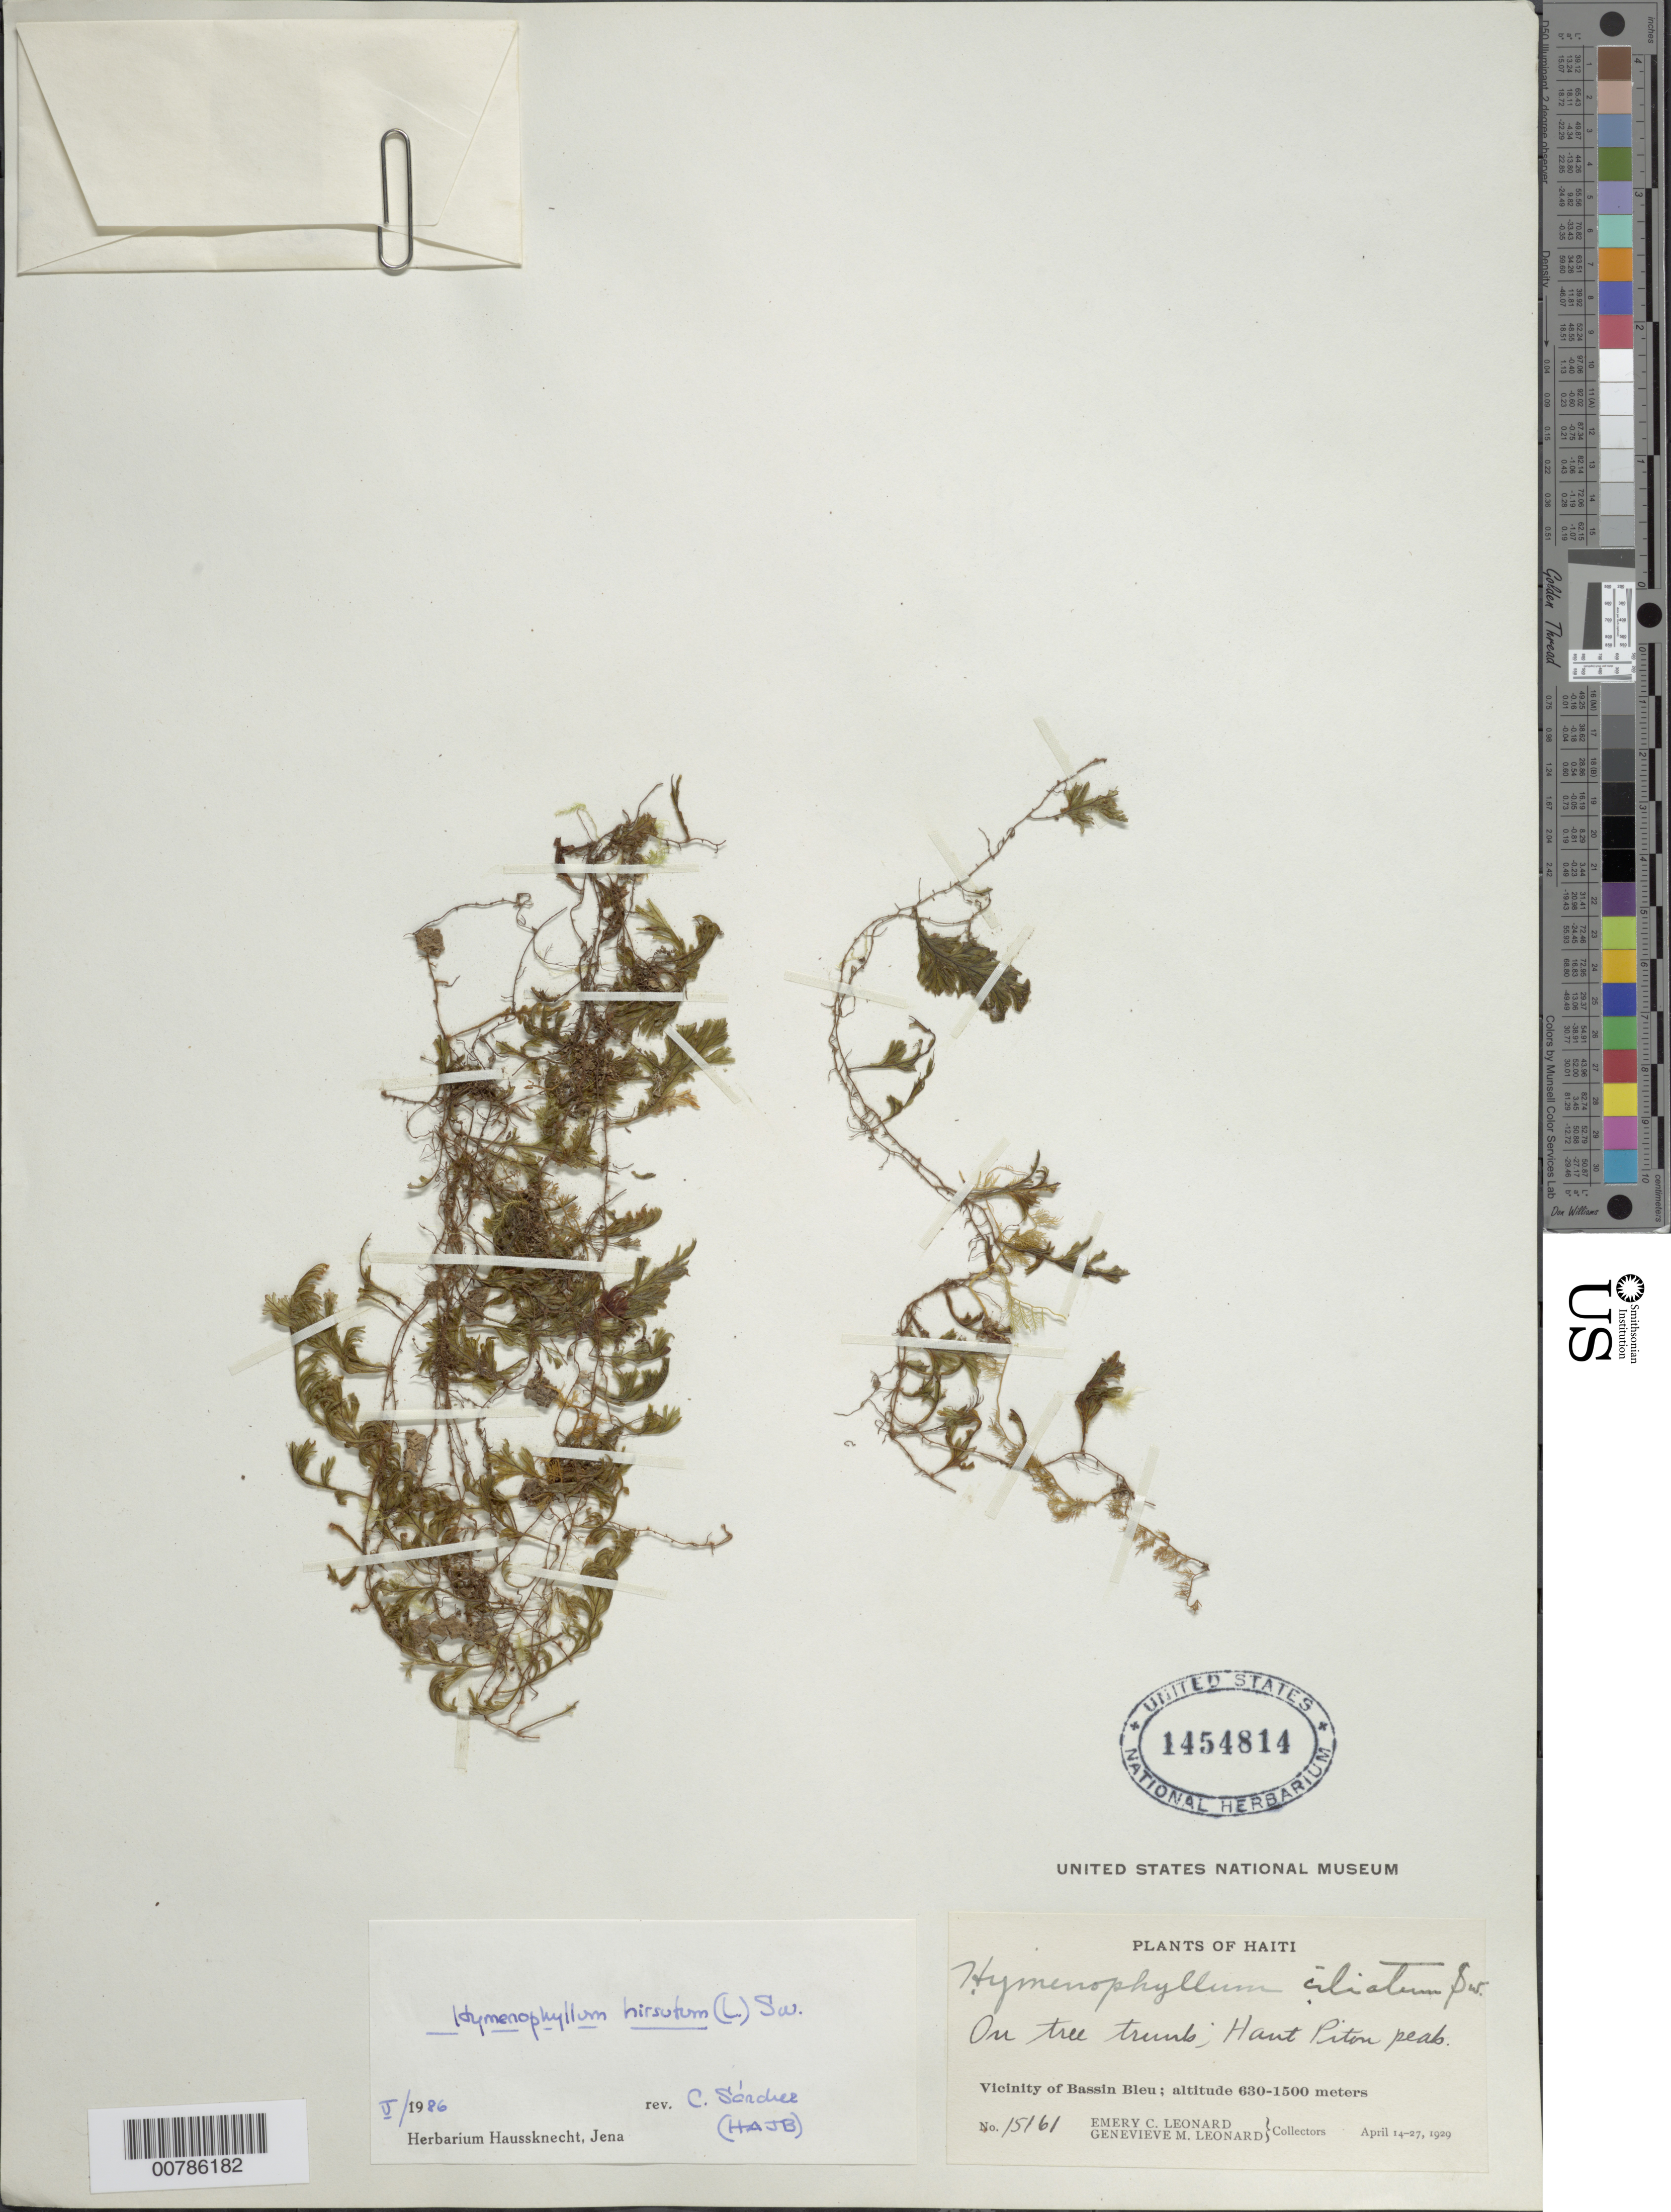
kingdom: Plantae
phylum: Tracheophyta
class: Polypodiopsida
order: Hymenophyllales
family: Hymenophyllaceae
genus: Hymenophyllum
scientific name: Hymenophyllum hirsutum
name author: (L.) Sw.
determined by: Sánchez, C. A.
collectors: E. C. Leonard & G. M. Leonard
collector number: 15161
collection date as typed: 14 Apr 1929 to 27 Apr 1929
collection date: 1929-04-14/1929-04-27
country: Haiti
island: Hispaniola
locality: Bassin Bleu, vicinity; Haut Piton peak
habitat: On tree trunk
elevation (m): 630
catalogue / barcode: US 1454814